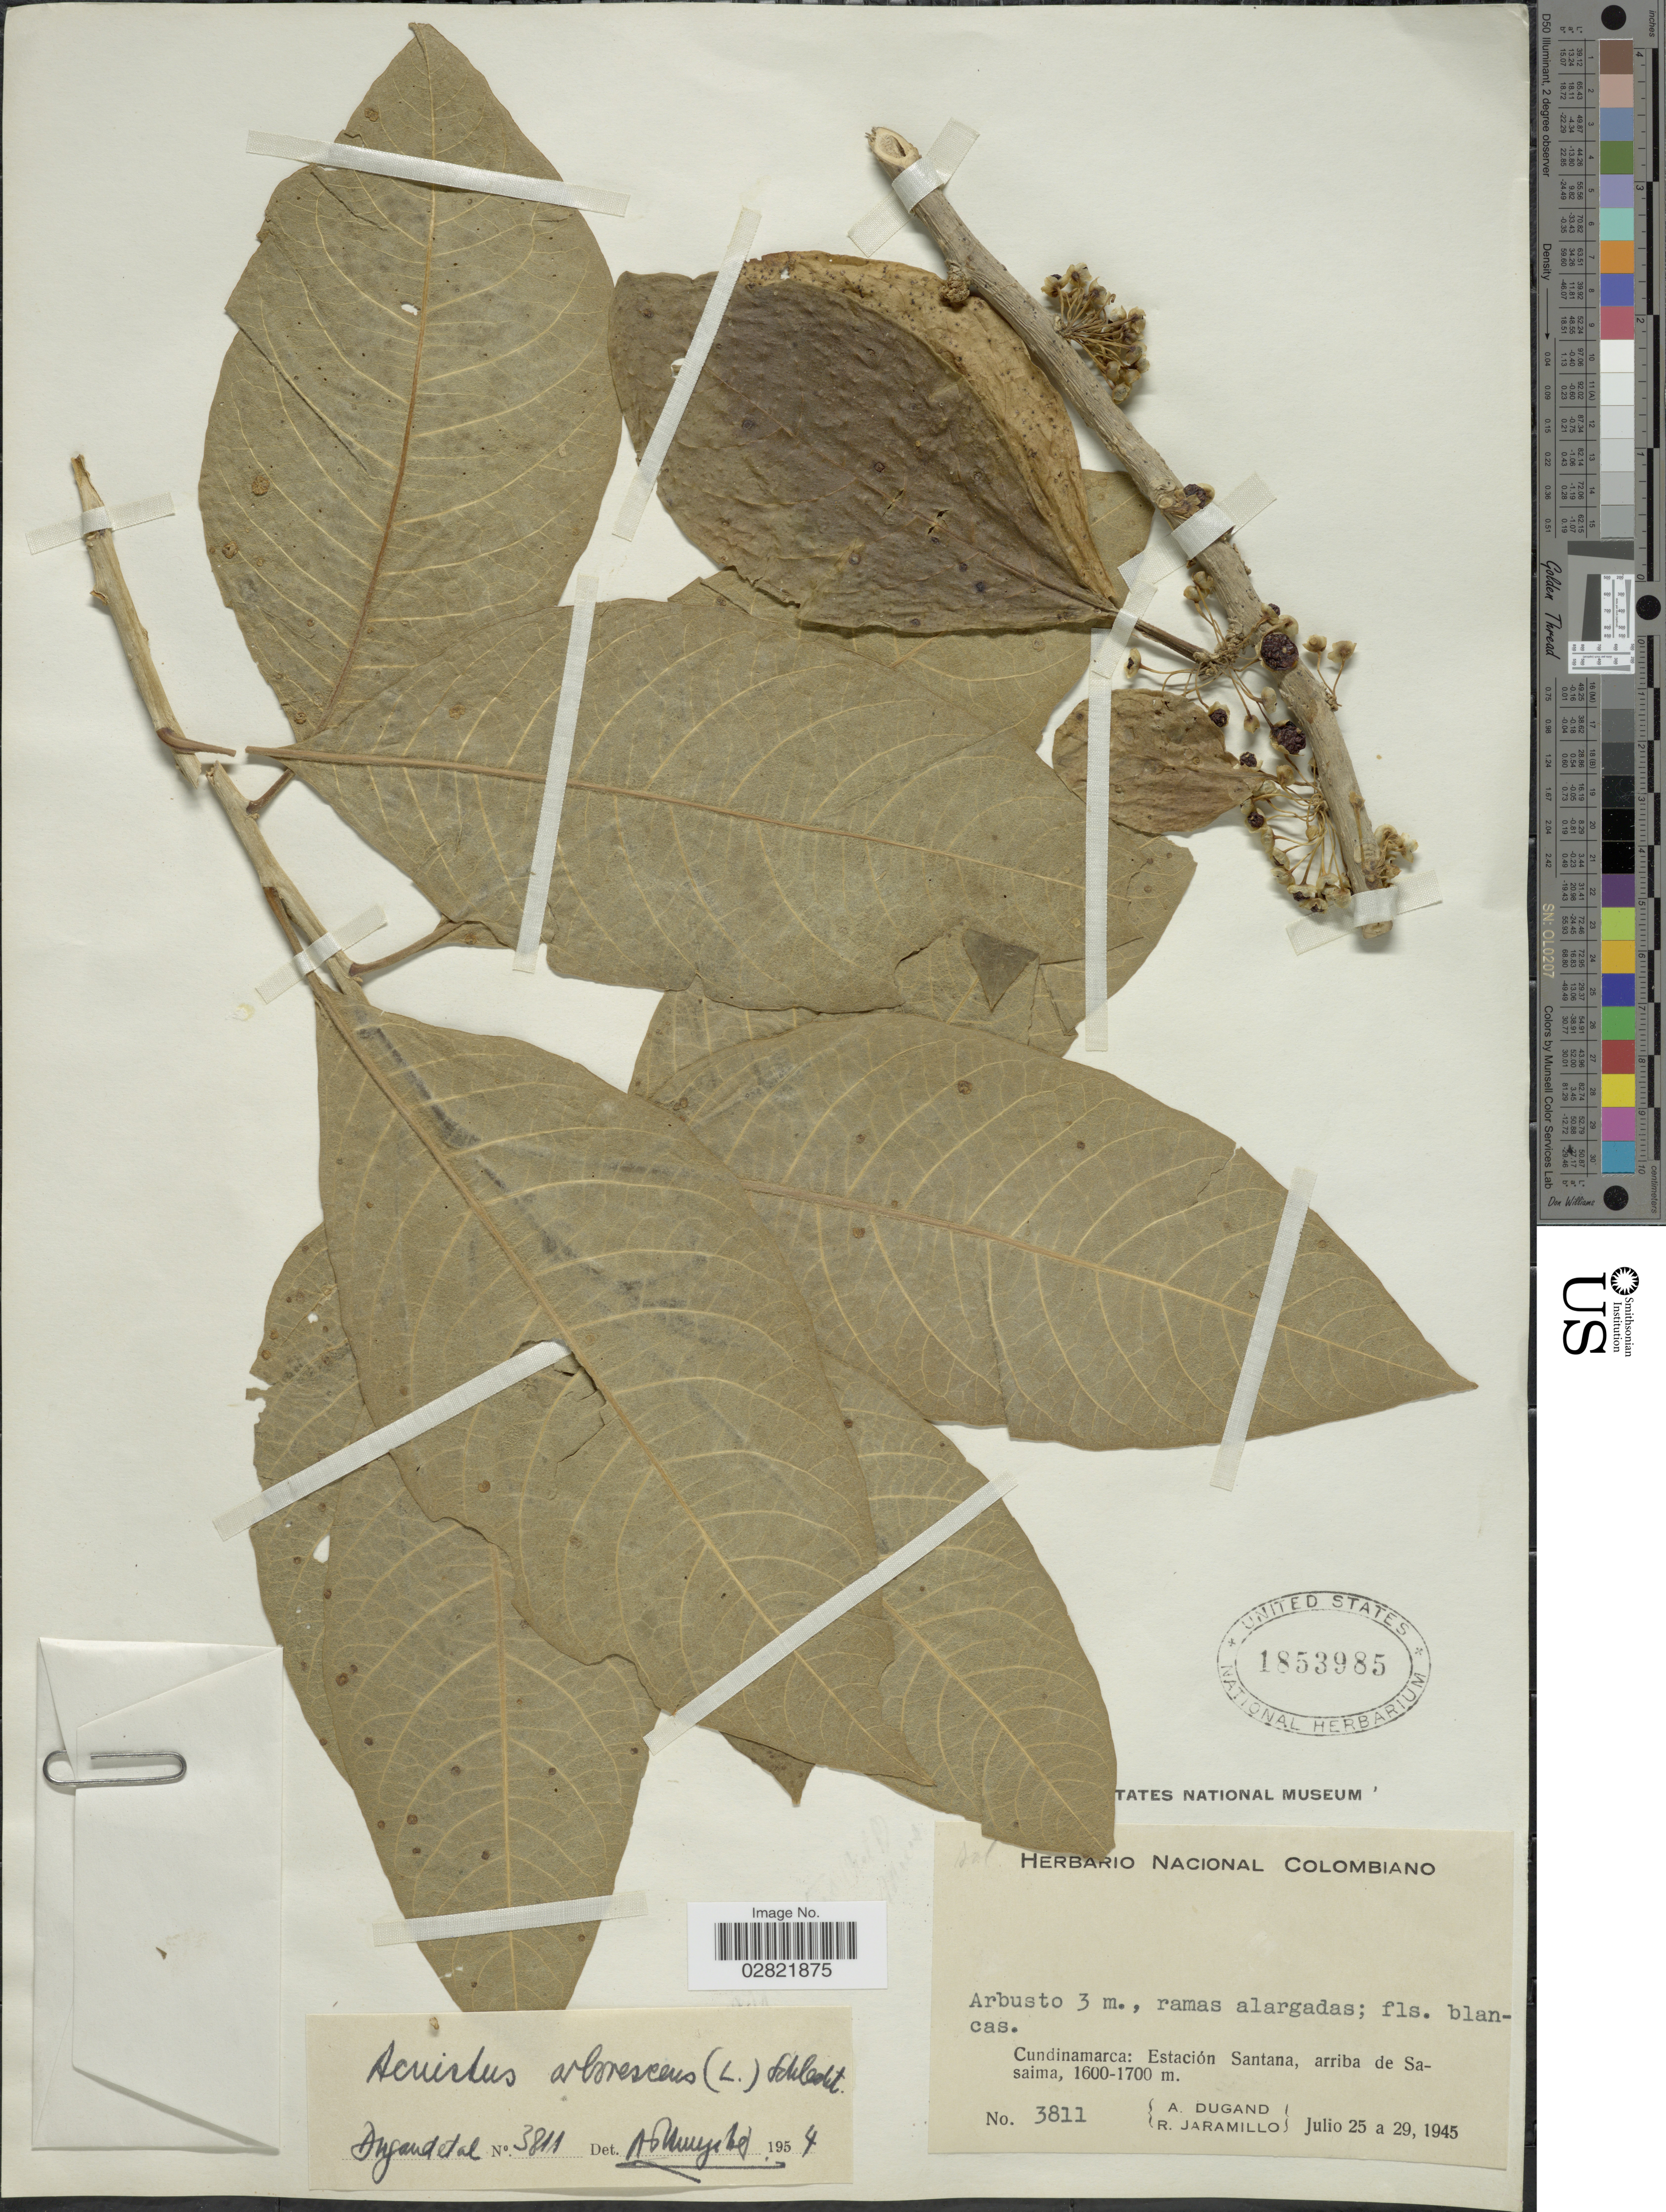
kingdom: Plantae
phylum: Tracheophyta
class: Magnoliopsida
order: Solanales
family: Solanaceae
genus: Acnistus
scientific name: Acnistus arborescens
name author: (L.) Schltdl.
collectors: A. Dugand & R. Jaramillo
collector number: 3811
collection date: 1945-07-25/1945-07-29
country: Colombia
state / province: Cundinamarca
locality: Estación Santana, arriba de Sasaima.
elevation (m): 1600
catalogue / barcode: US 1853985